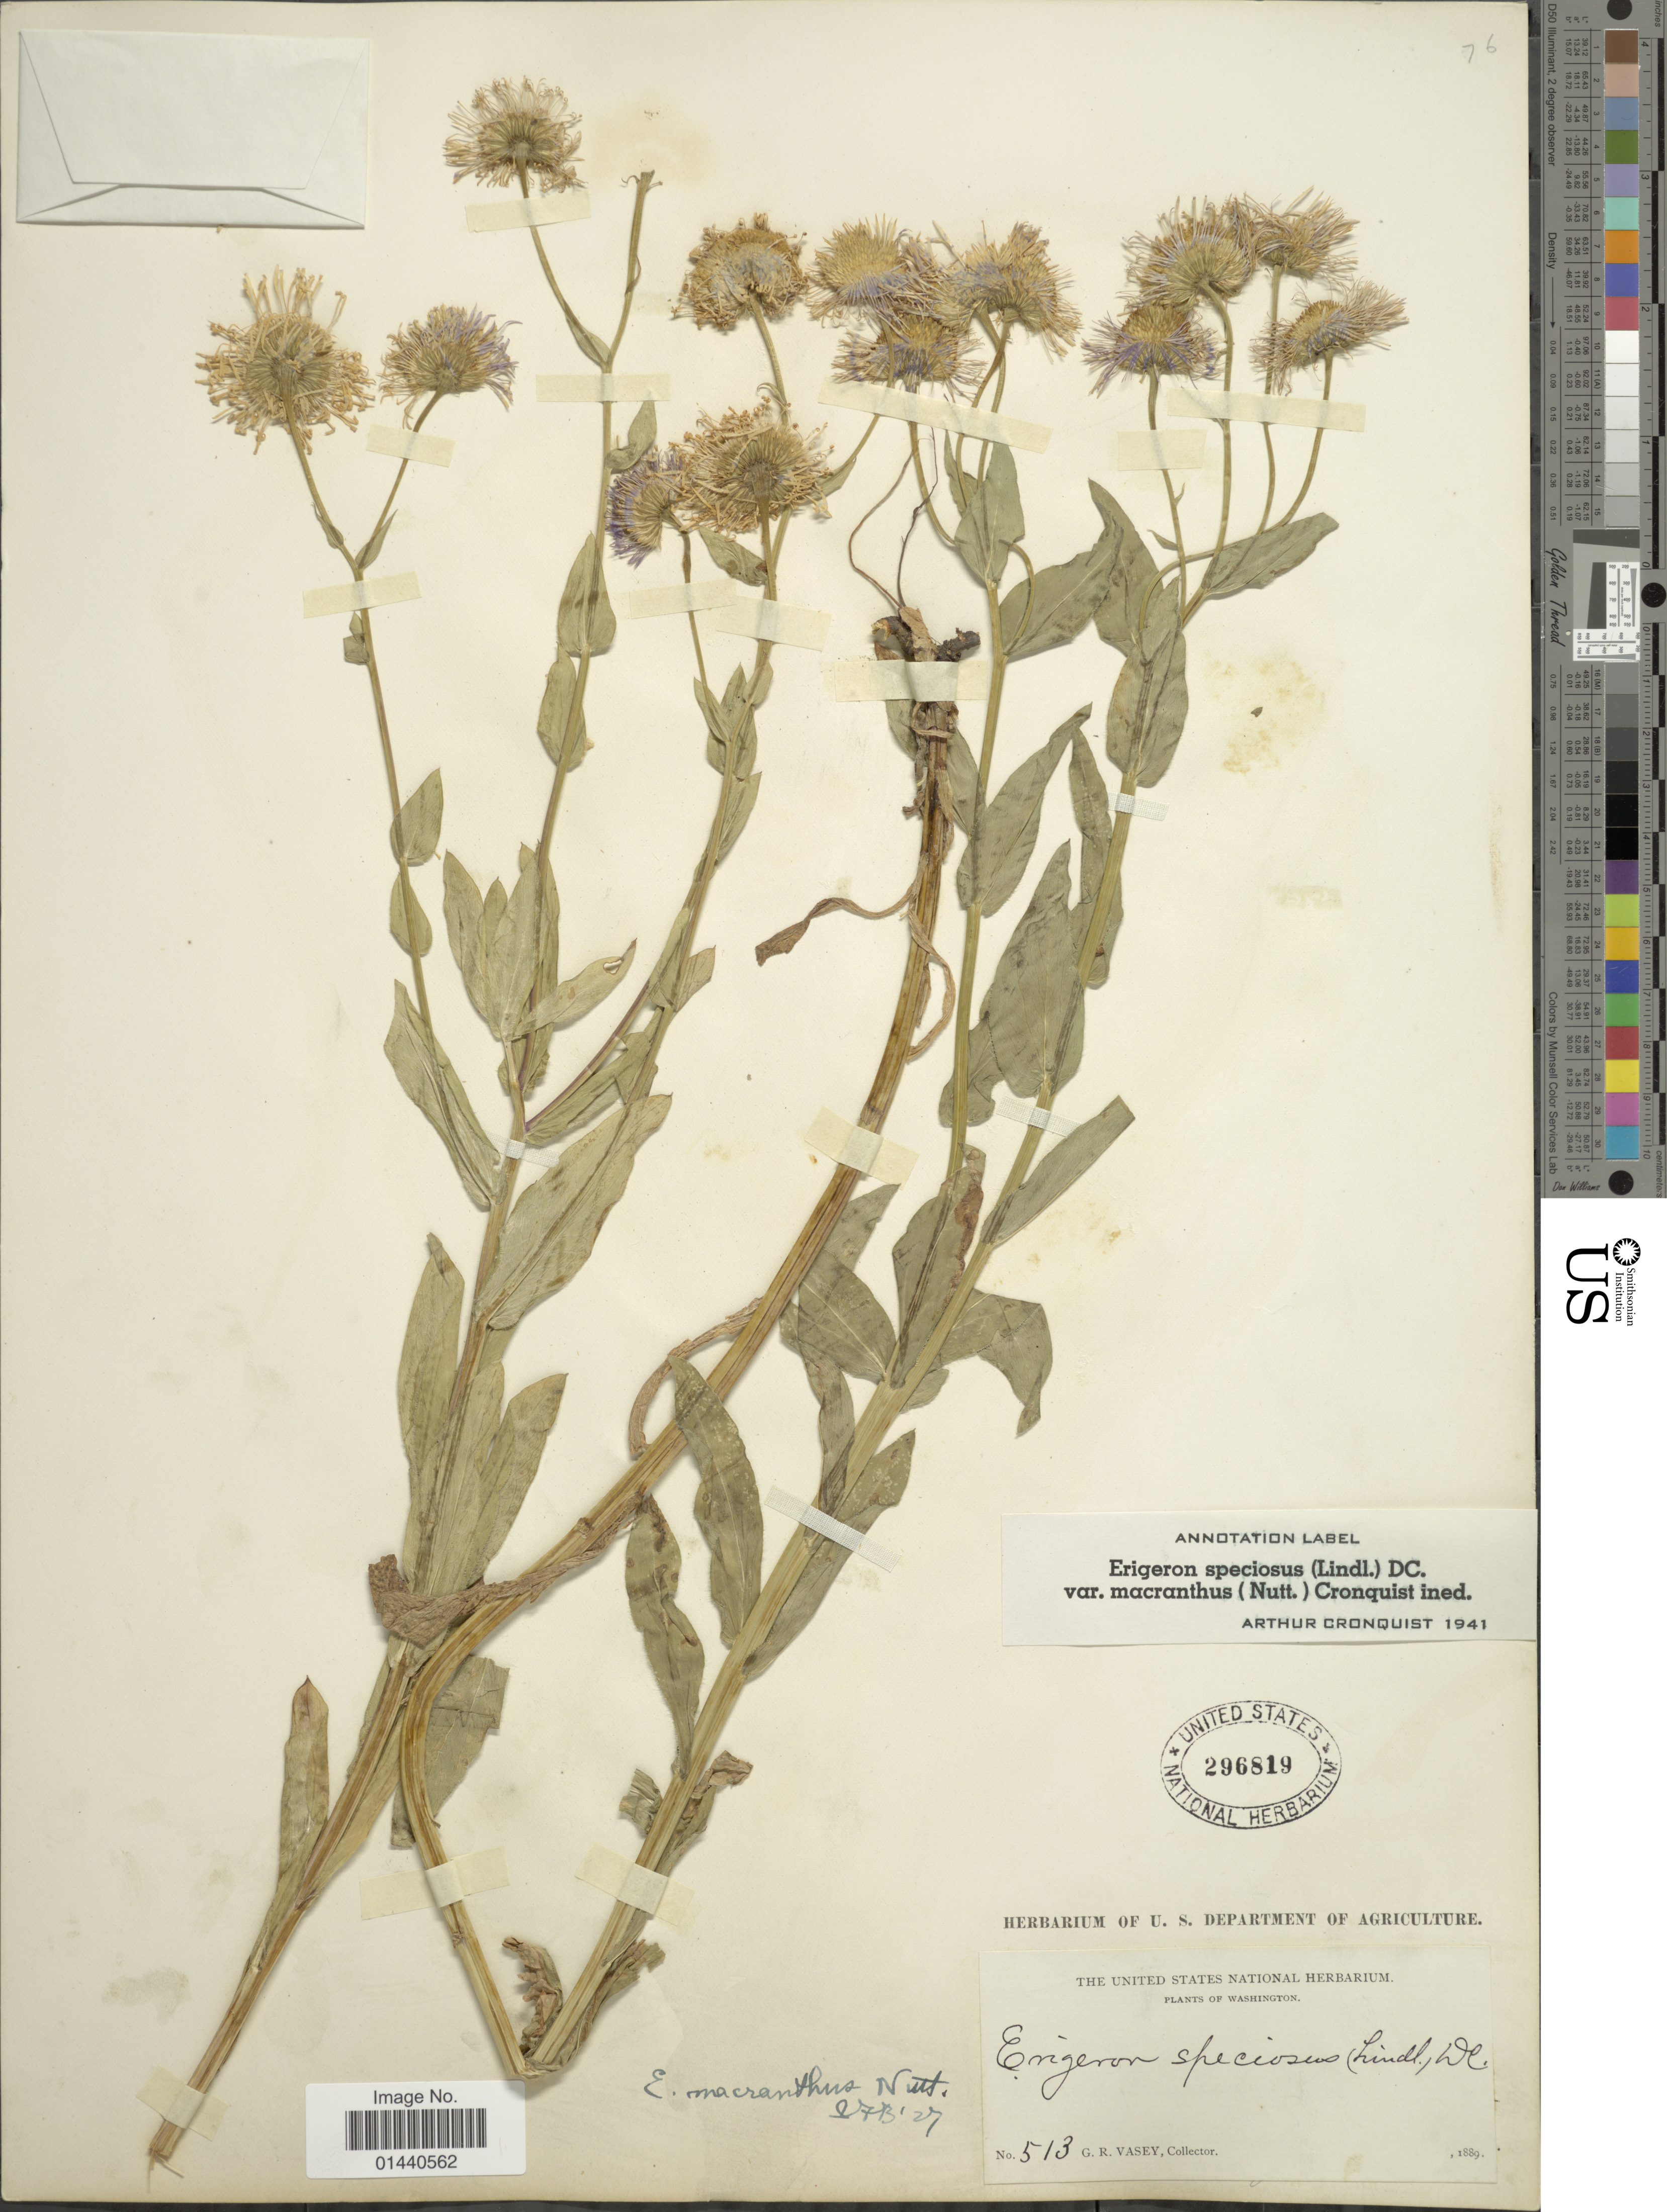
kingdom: Plantae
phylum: Tracheophyta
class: Magnoliopsida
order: Asterales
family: Asteraceae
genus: Erigeron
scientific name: Erigeron speciosus var. macranthus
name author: (Nutt.) Cronq.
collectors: G. R. Vasey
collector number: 513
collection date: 1889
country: United States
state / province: Washington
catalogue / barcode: US 296819